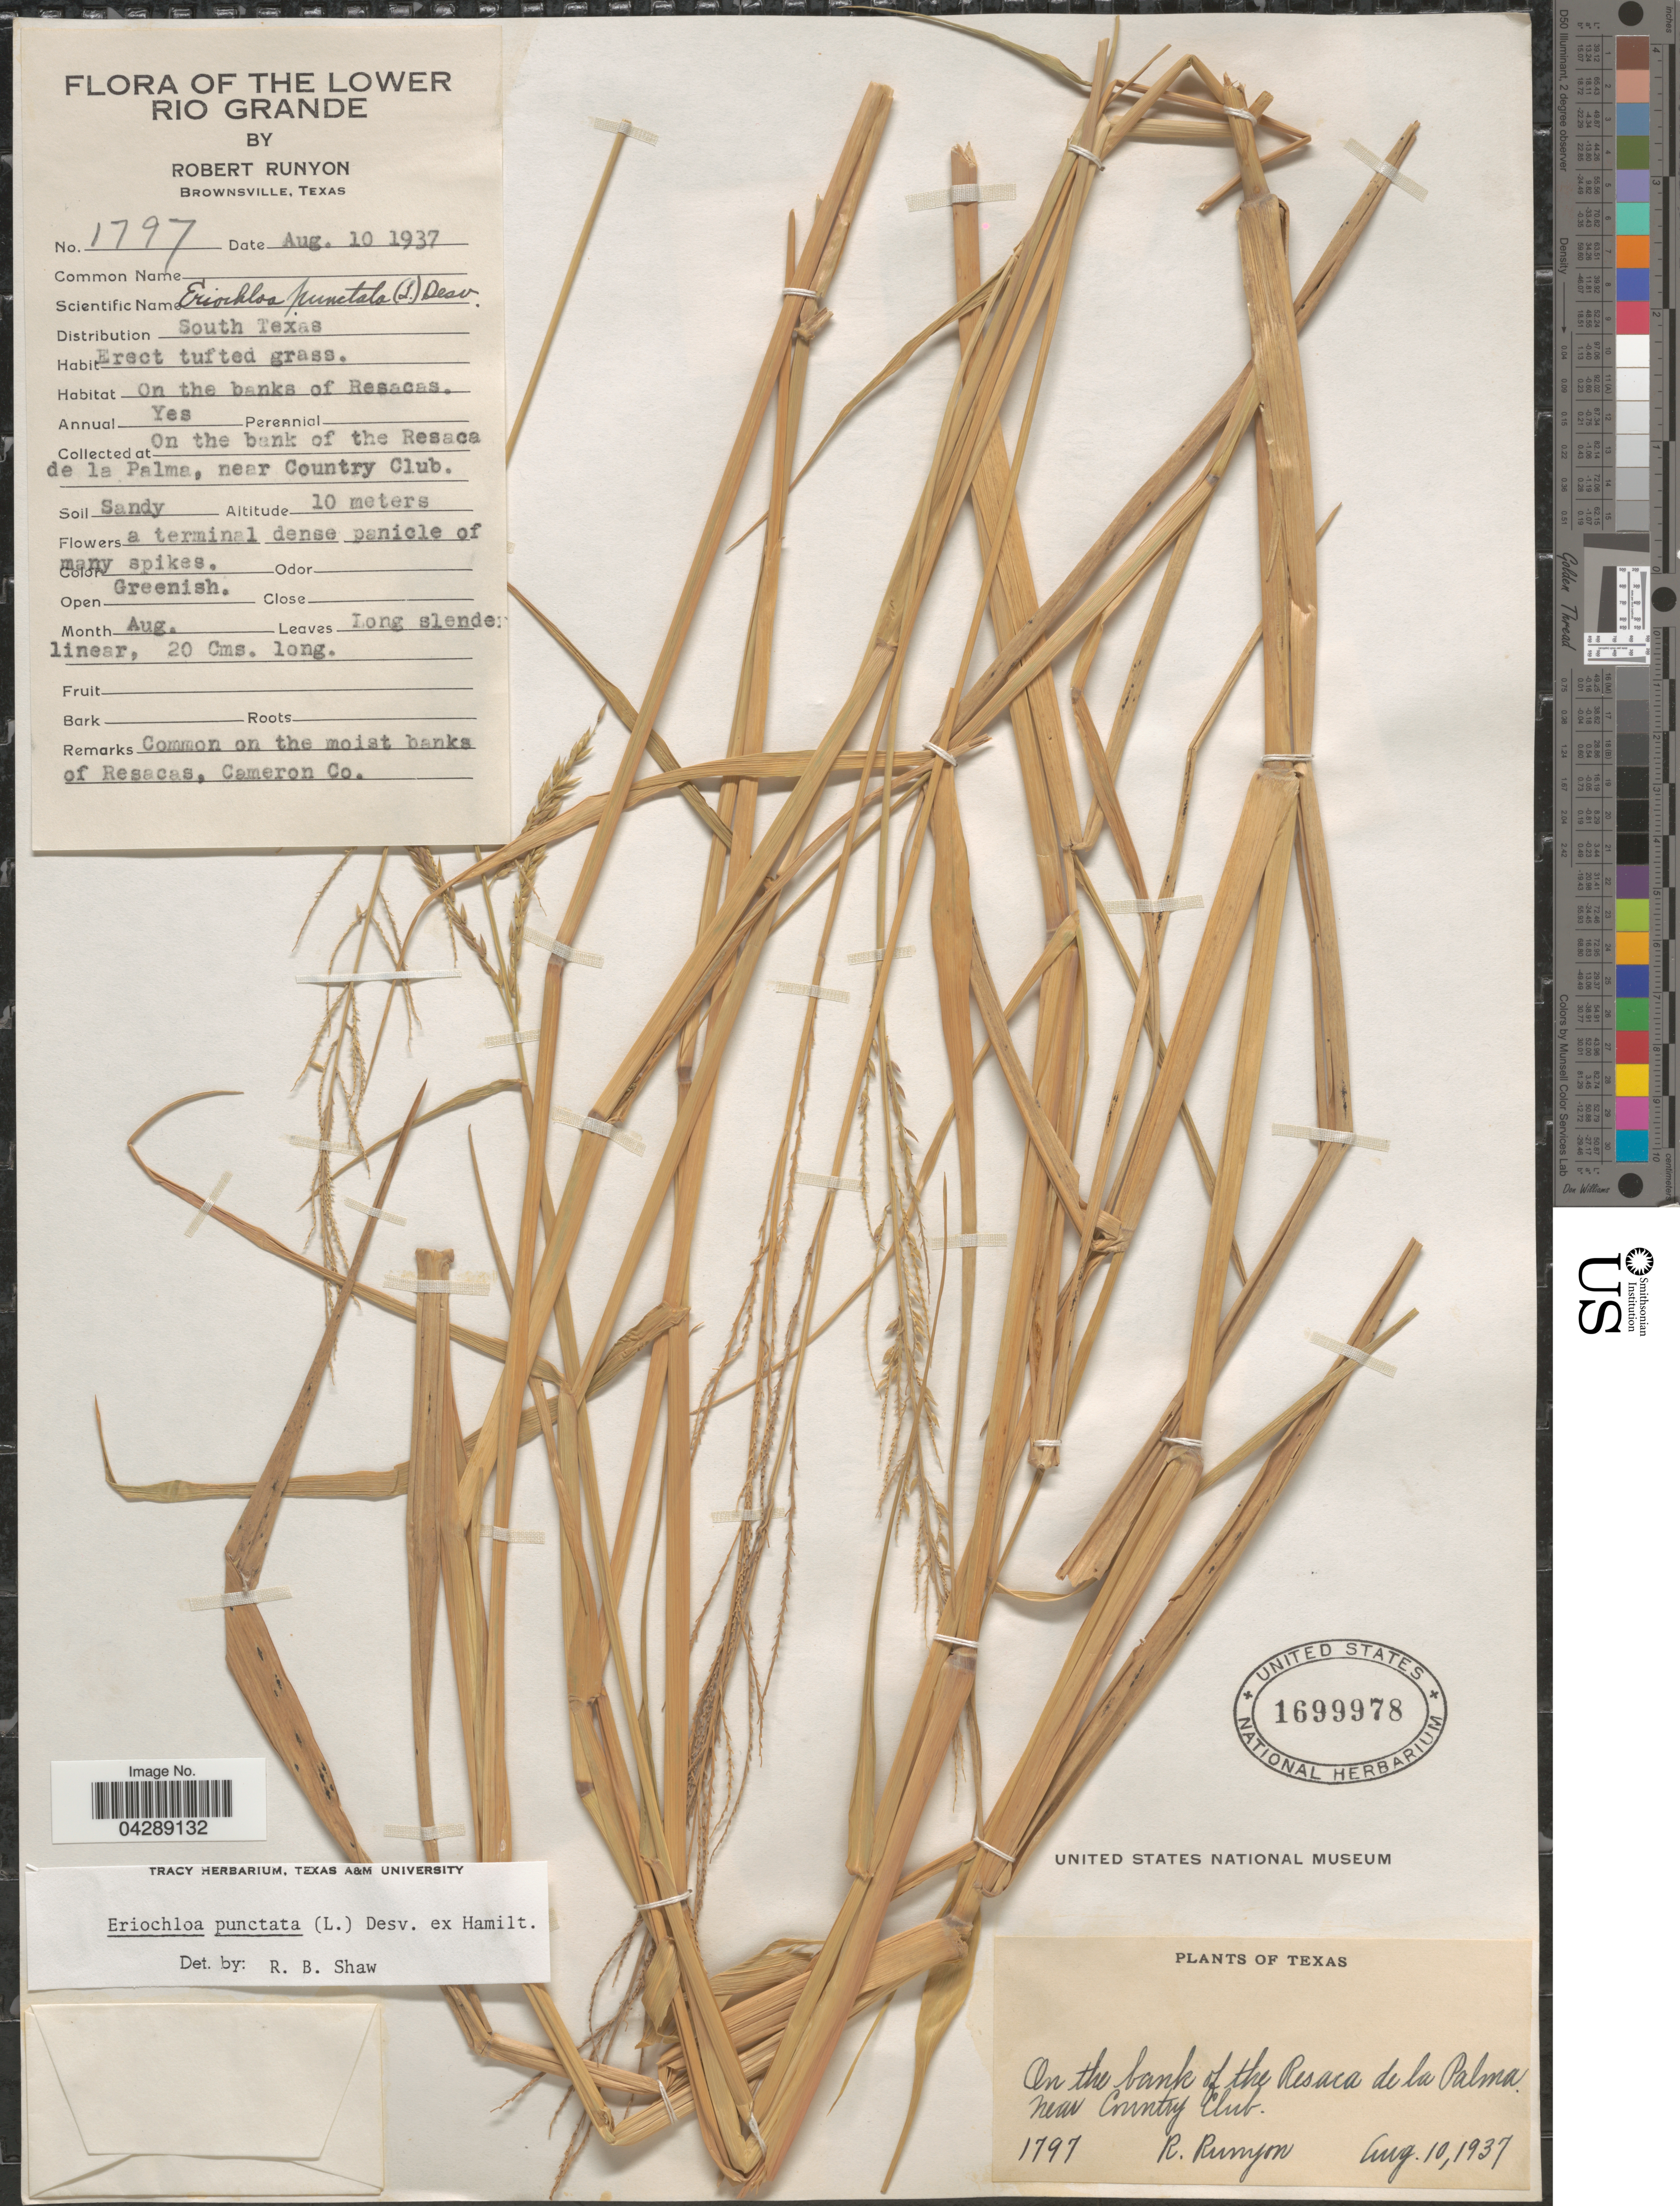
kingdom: Plantae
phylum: Tracheophyta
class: Liliopsida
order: Poales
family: Poaceae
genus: Eriochloa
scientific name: Eriochloa punctata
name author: (L.) Desv. ex Ham.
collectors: R. Runyon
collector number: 1797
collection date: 1937-08-10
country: United States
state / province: Texas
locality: On the bank of the Resaca de la Palma near Country Club.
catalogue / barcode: US 1699978